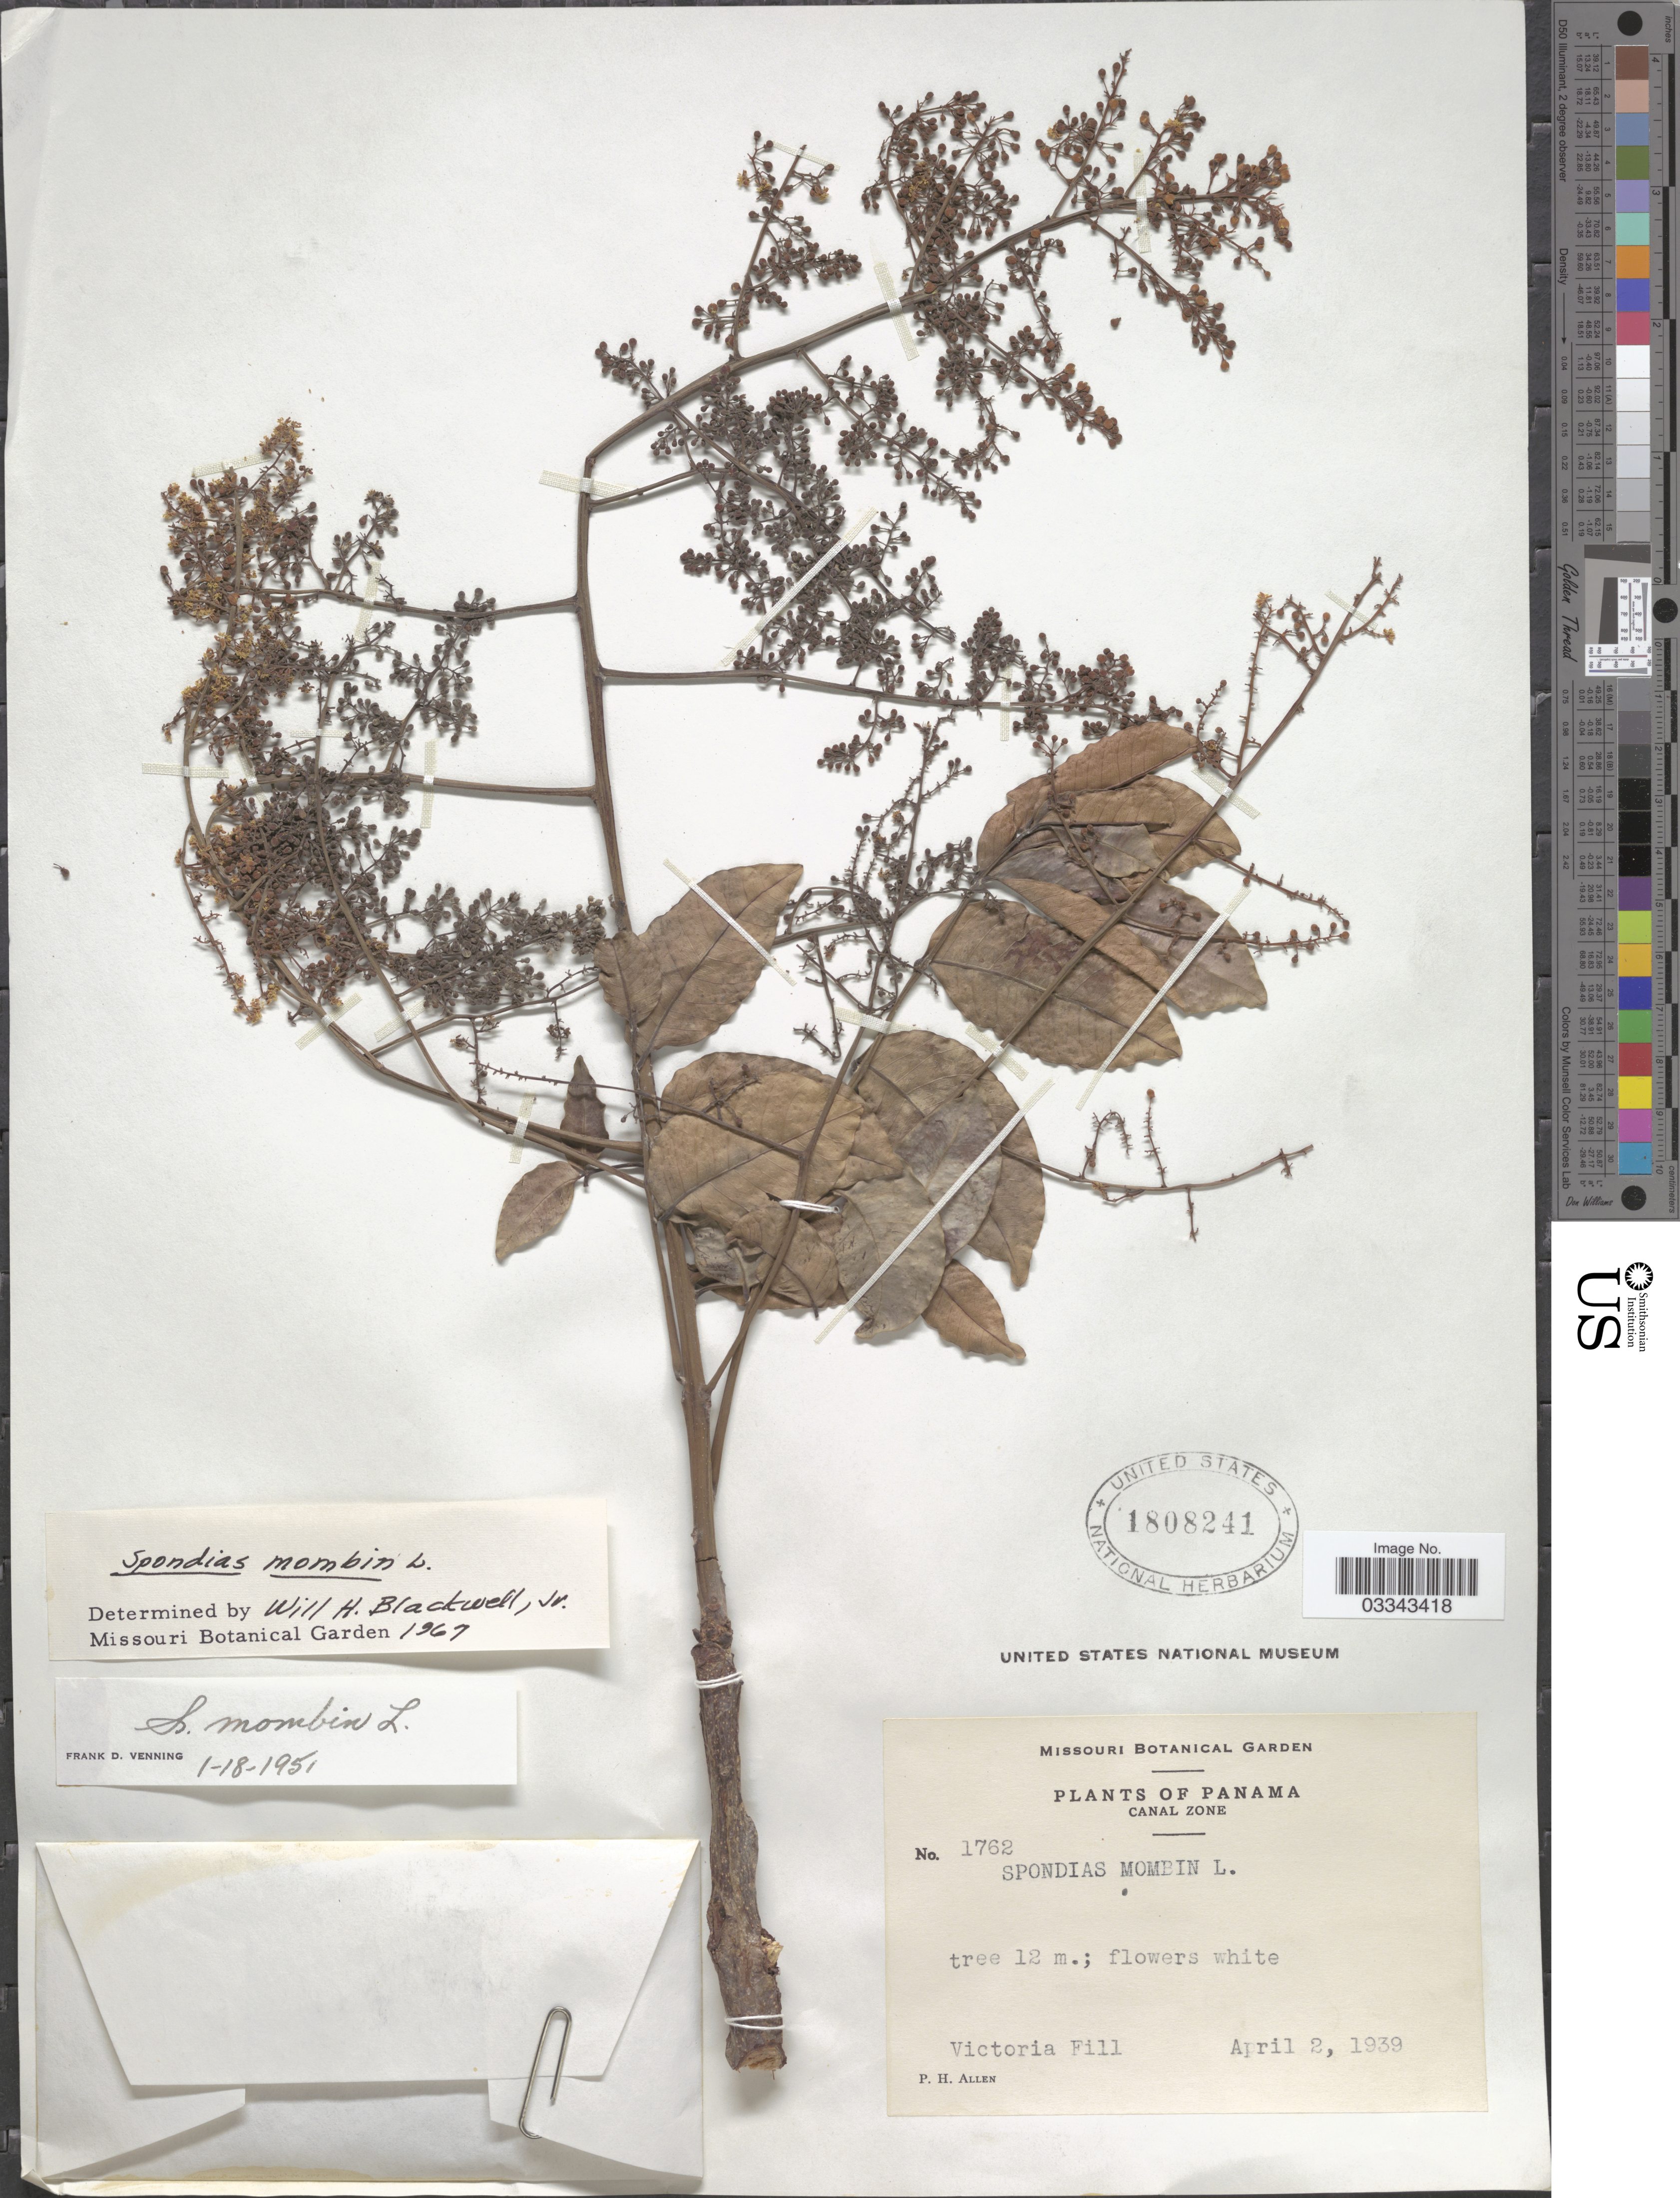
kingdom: Plantae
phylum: Tracheophyta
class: Magnoliopsida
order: Sapindales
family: Anacardiaceae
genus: Spondias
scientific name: Spondias mombin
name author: L.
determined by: Mitchell, John D.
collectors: P. H. Allen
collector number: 1762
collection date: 1939-04-02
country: Panama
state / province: Colón / Panamá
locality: Canal Zone. Victoria Fill.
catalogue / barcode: US 1808241